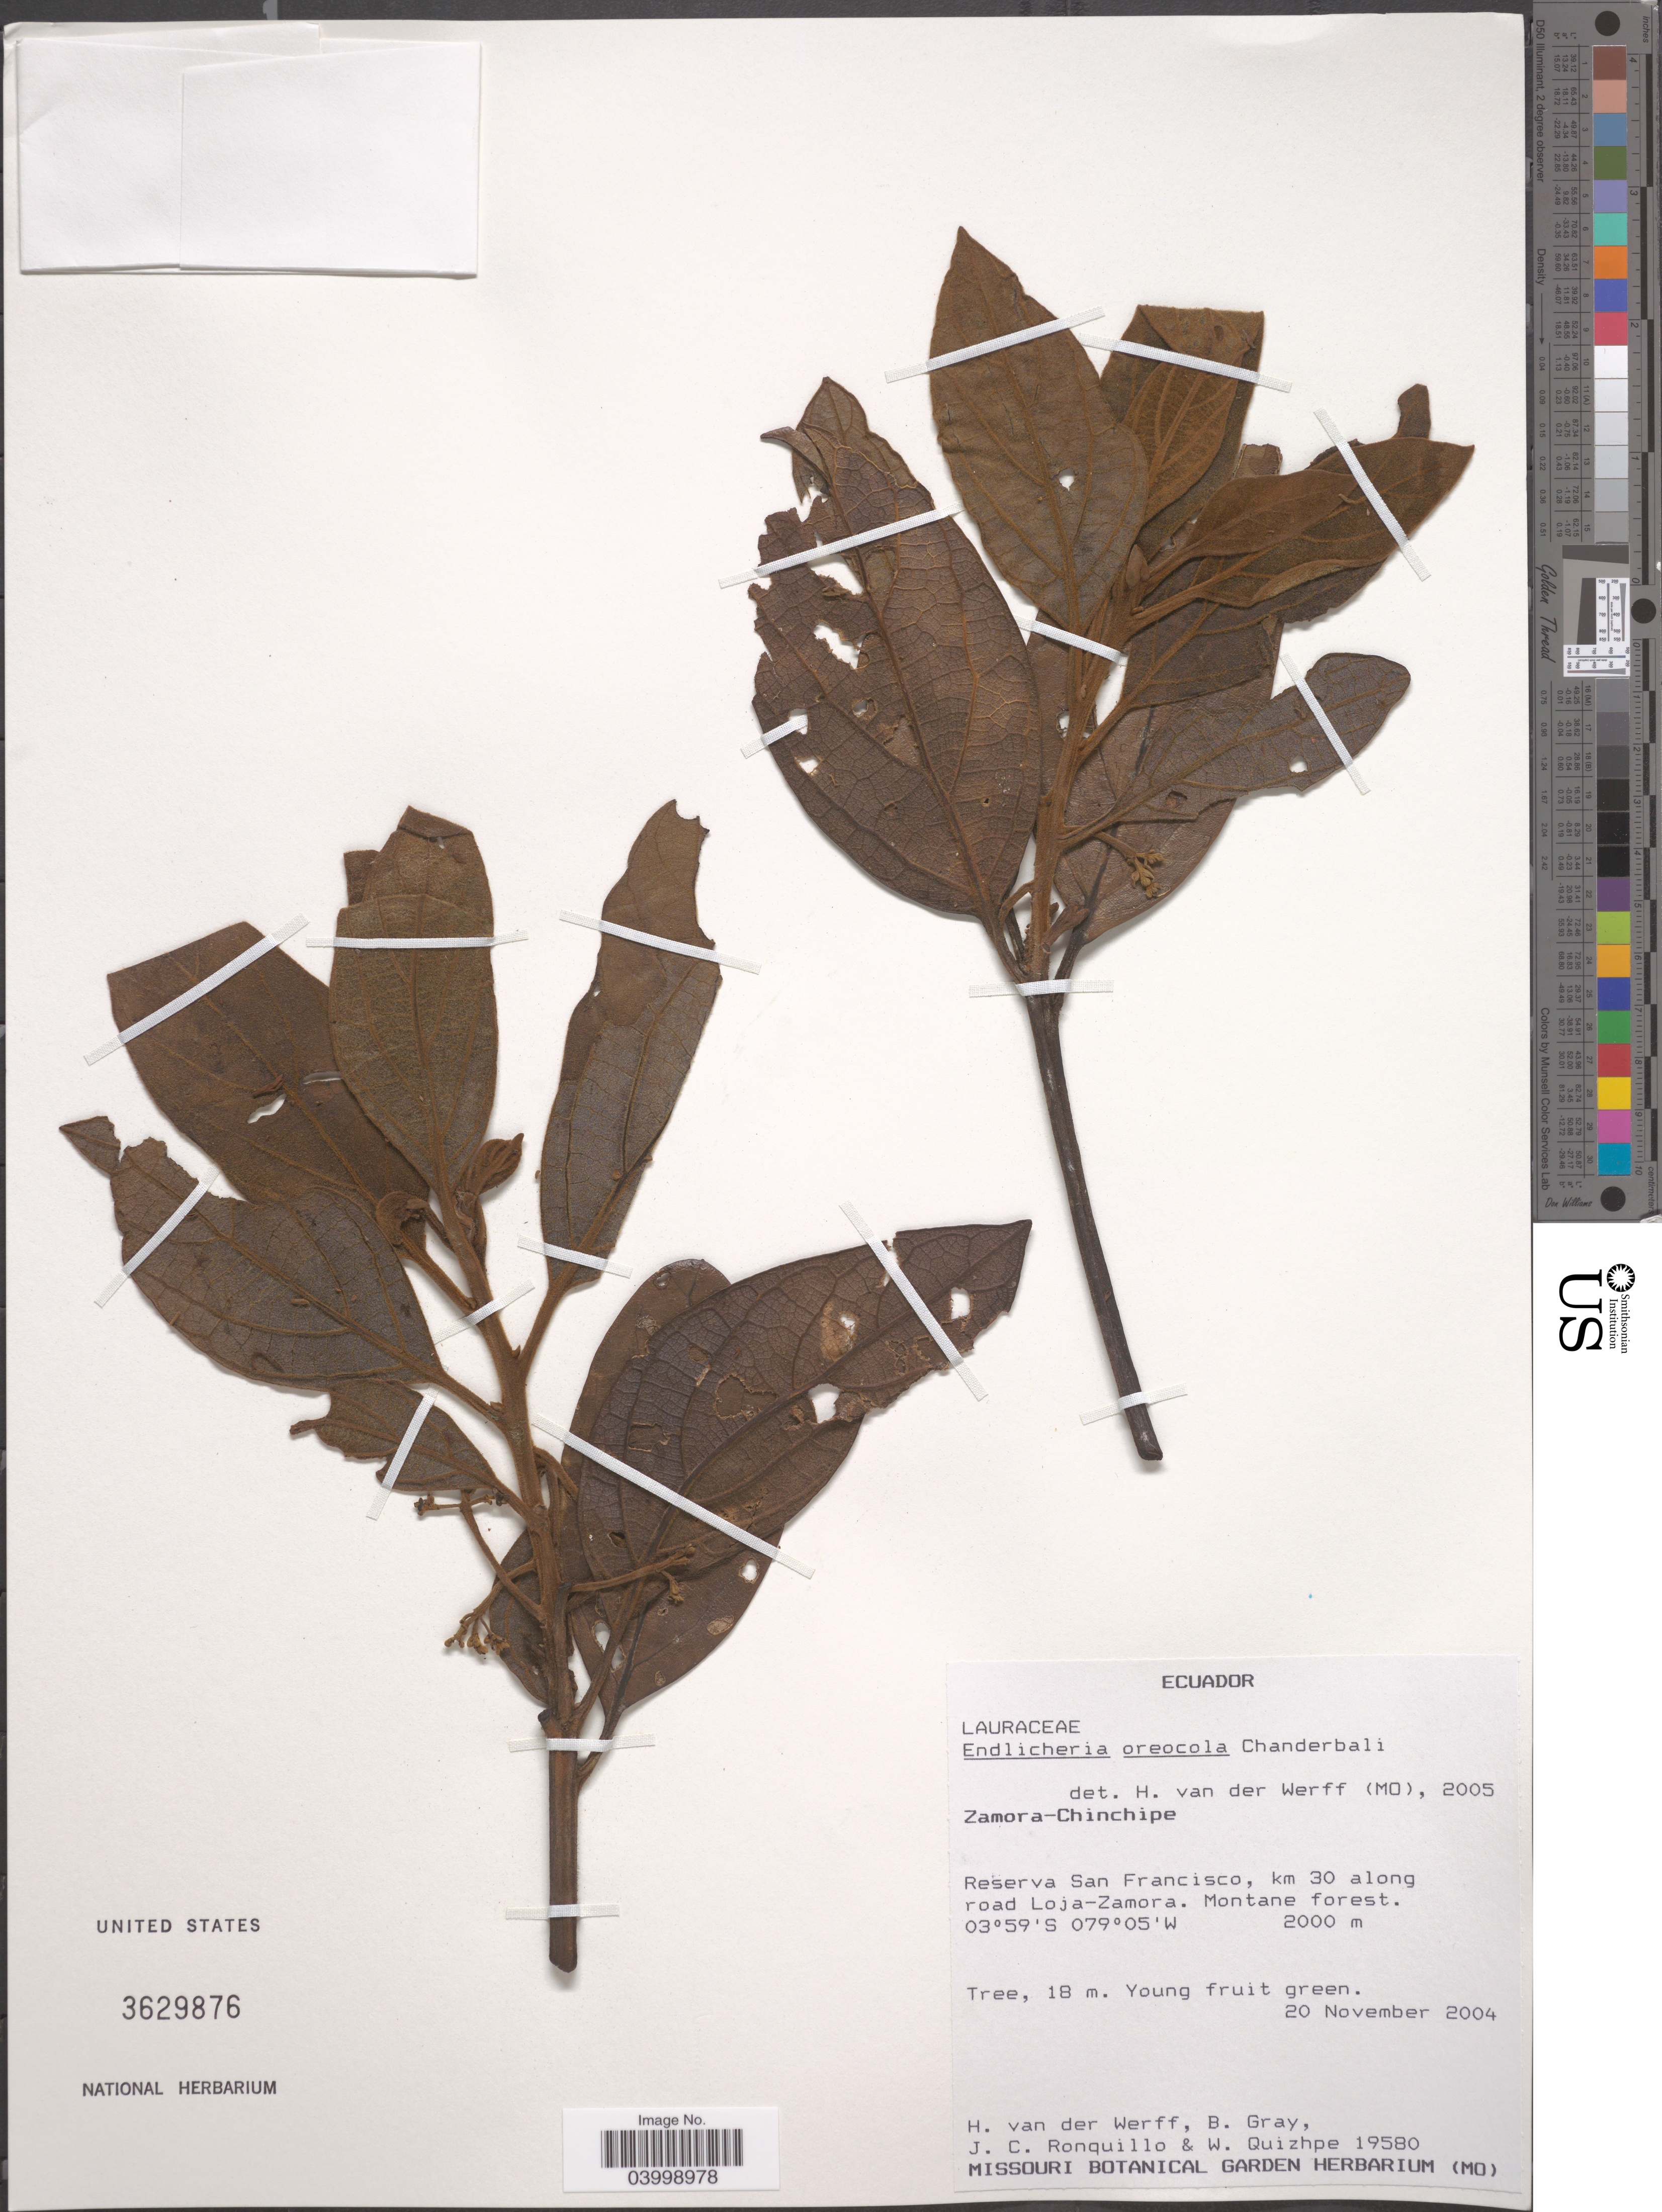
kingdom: Plantae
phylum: Tracheophyta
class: Magnoliopsida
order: Laurales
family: Lauraceae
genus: Endlicheria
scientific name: Endlicheria oreocola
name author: Chanderb.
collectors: H. van der Werff, B. Gray, J. Ronquillo & W. Quizhpe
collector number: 19580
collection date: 2004-11-20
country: Ecuador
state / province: Zamora-Chinchipe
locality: Reserva San Francisco, km 30 along road Loja-Zamora.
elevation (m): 2000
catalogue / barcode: US 3629876